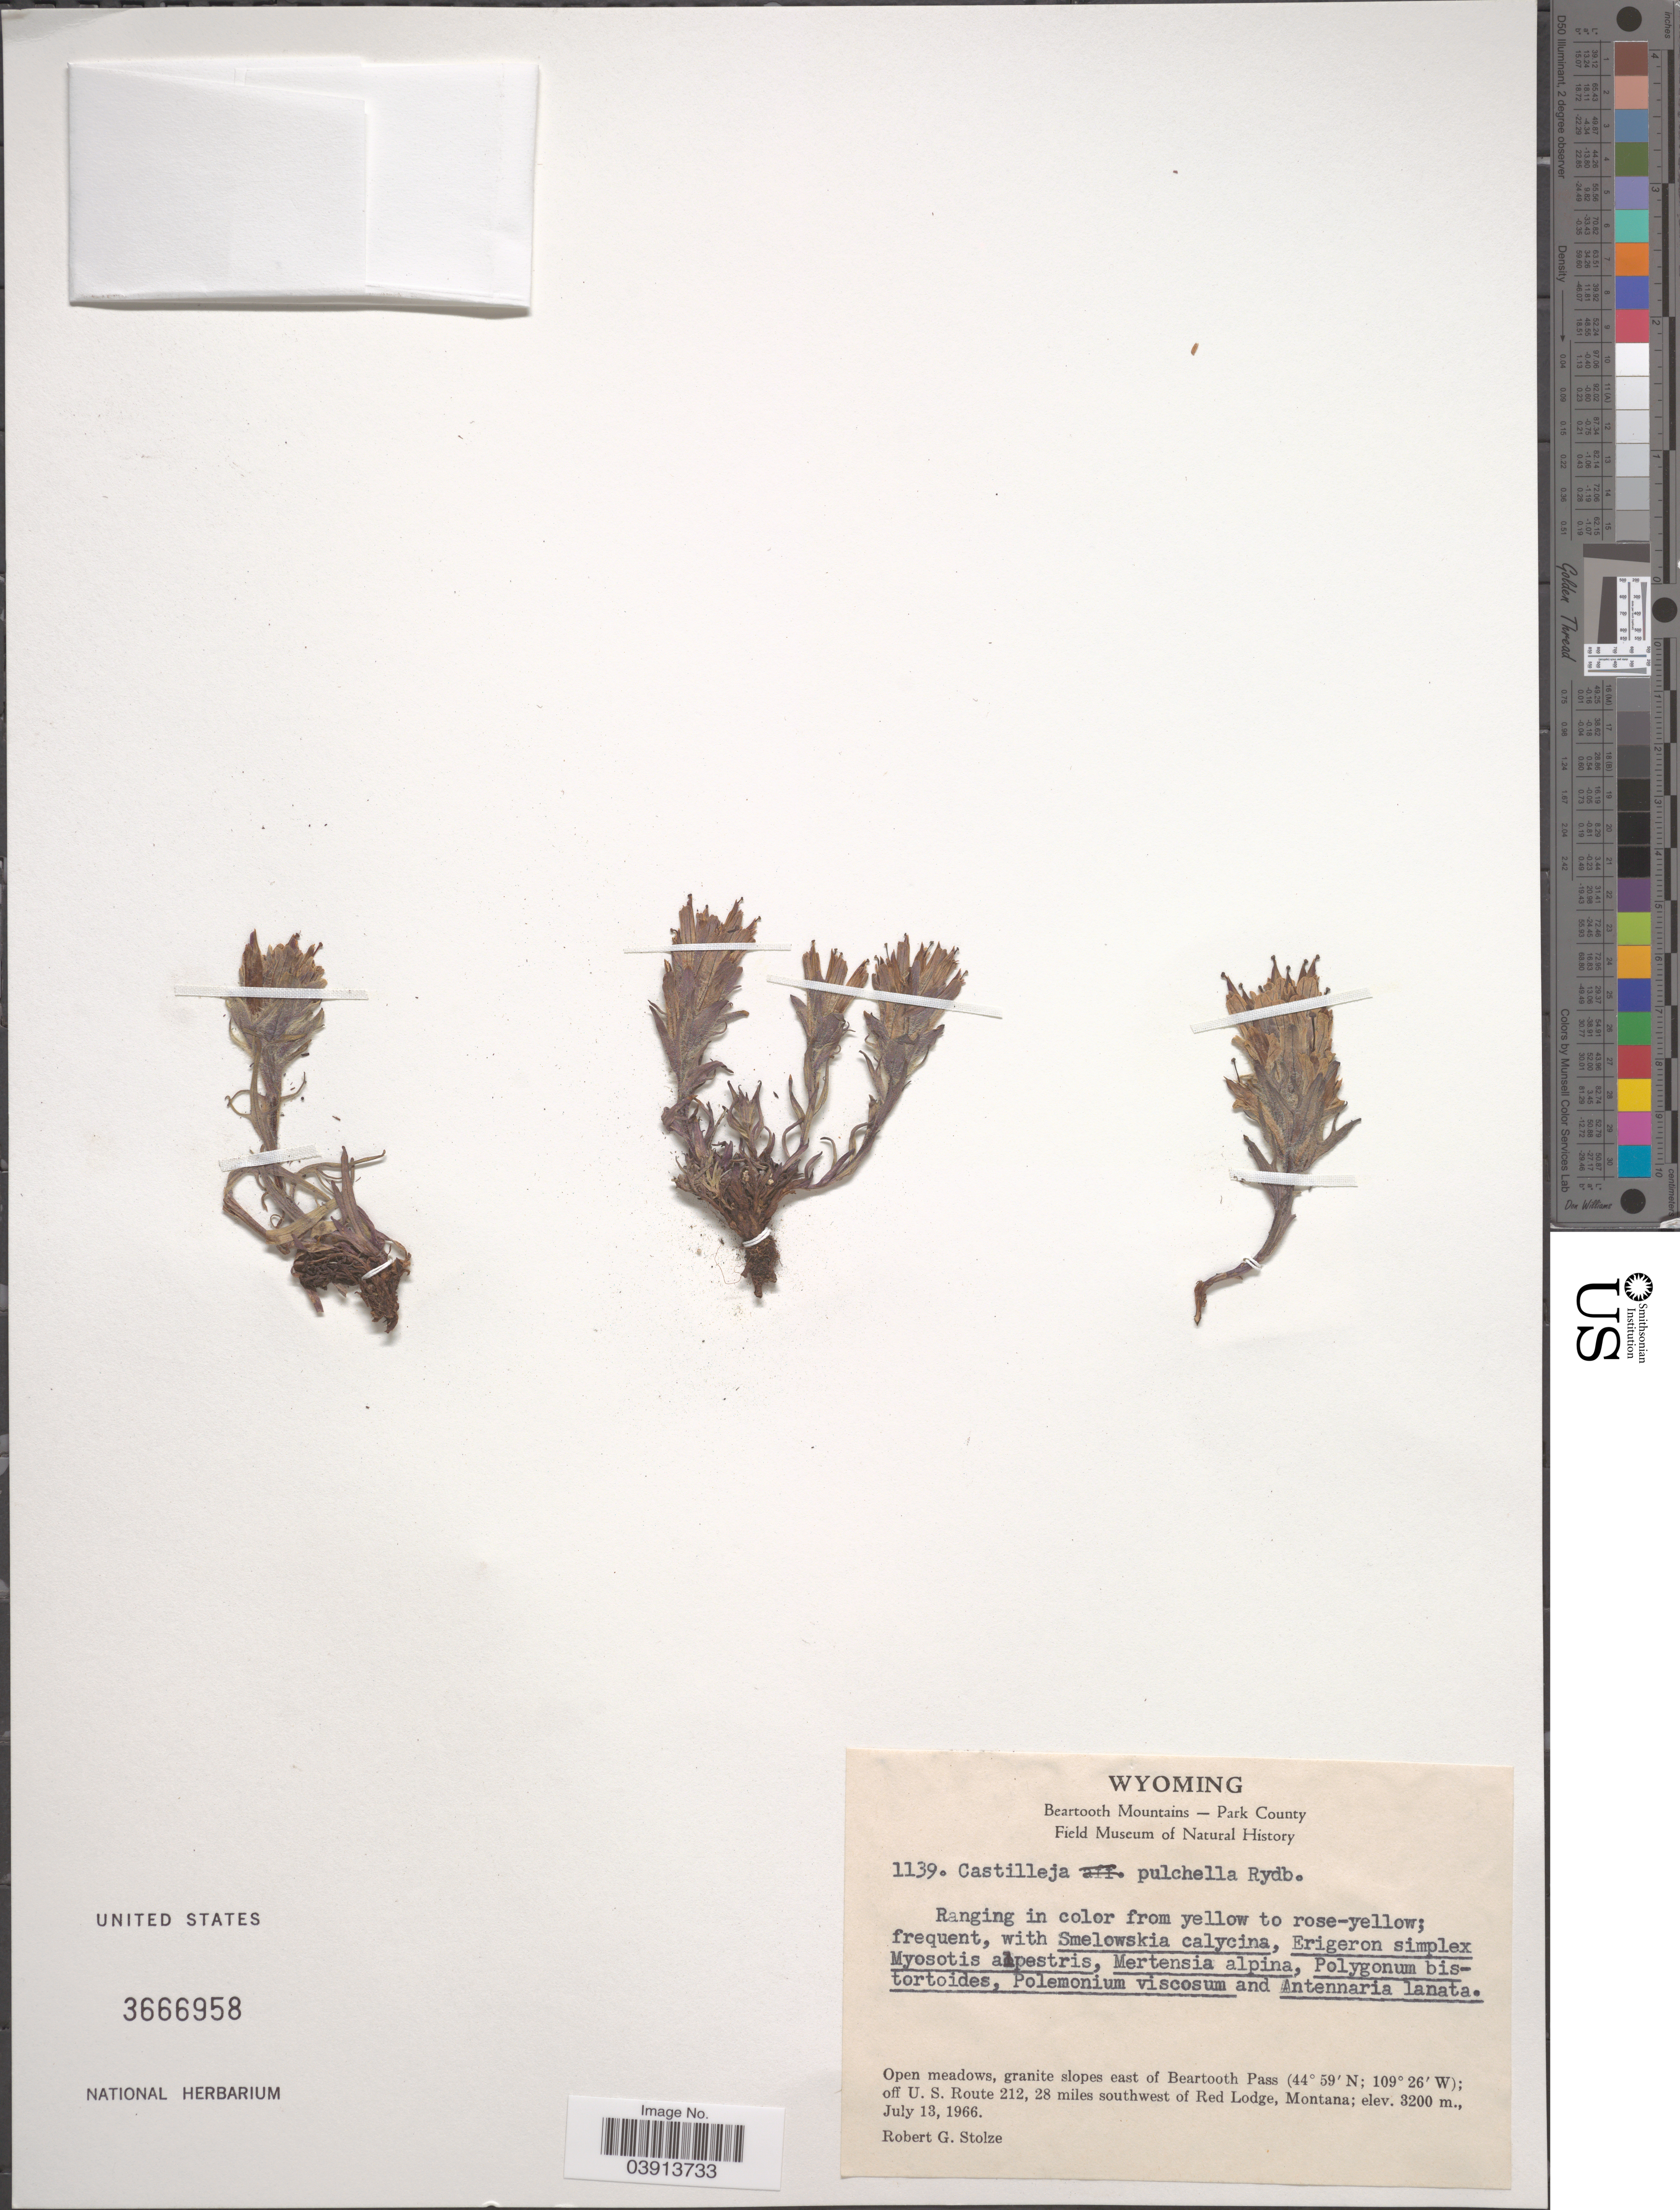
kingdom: Plantae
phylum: Tracheophyta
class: Magnoliopsida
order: Lamiales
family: Orobanchaceae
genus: Castilleja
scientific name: Castilleja pulchella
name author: Rydb.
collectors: R. G. Stolze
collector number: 1139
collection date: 1966-07-13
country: United States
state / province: Montana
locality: Open meadows, granite slopes east of Beartooth Pass; of U.S. Route 212, 28 miles southwest of Red Lodge.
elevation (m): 975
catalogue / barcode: US 3666958